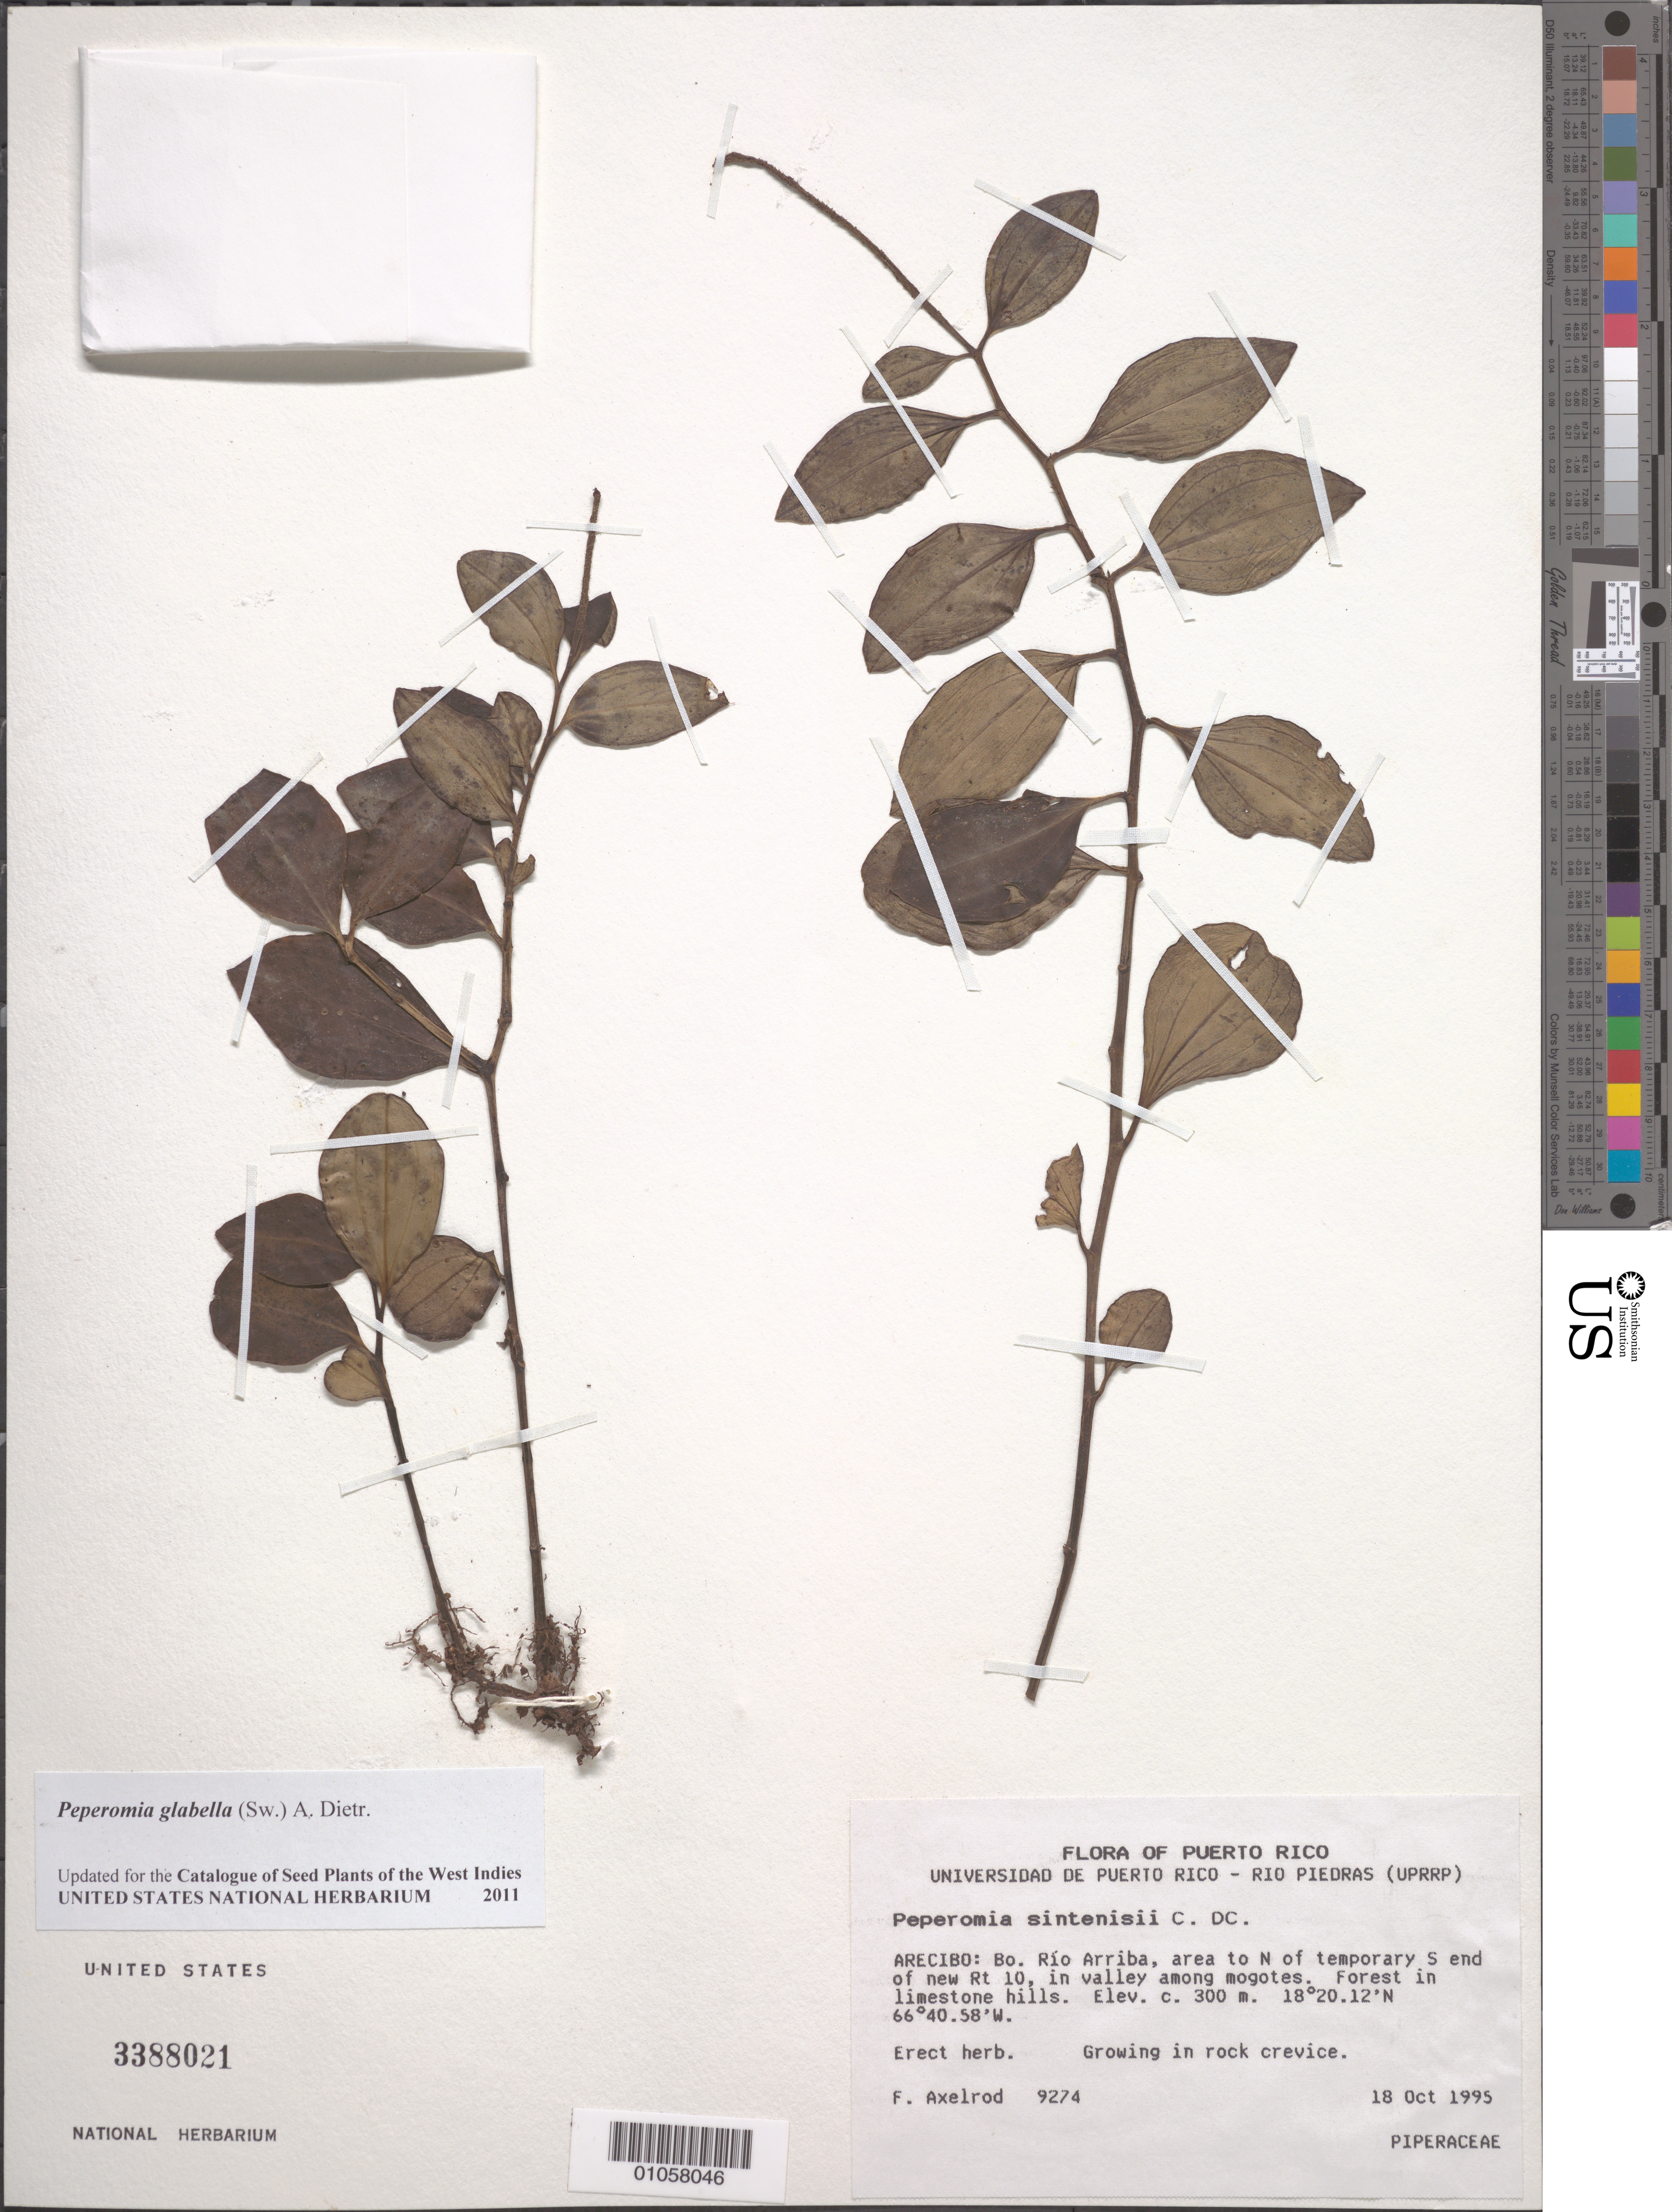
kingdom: Plantae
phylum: Tracheophyta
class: Magnoliopsida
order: Piperales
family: Piperaceae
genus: Peperomia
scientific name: Peperomia glabella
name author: (Sw.) A. Dietr.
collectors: F. S. Axelrod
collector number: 9274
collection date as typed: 18 Oct 1995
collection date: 1995-10-18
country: Puerto Rico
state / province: Arecibo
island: Puerto Rico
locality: Bo. Río Arriba, area to N of temporary S end of new Rt. 10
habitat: Moist forest in limestone hills. Along trail among mogotes. Growing in rock crevice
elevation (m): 300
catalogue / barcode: US 3388021